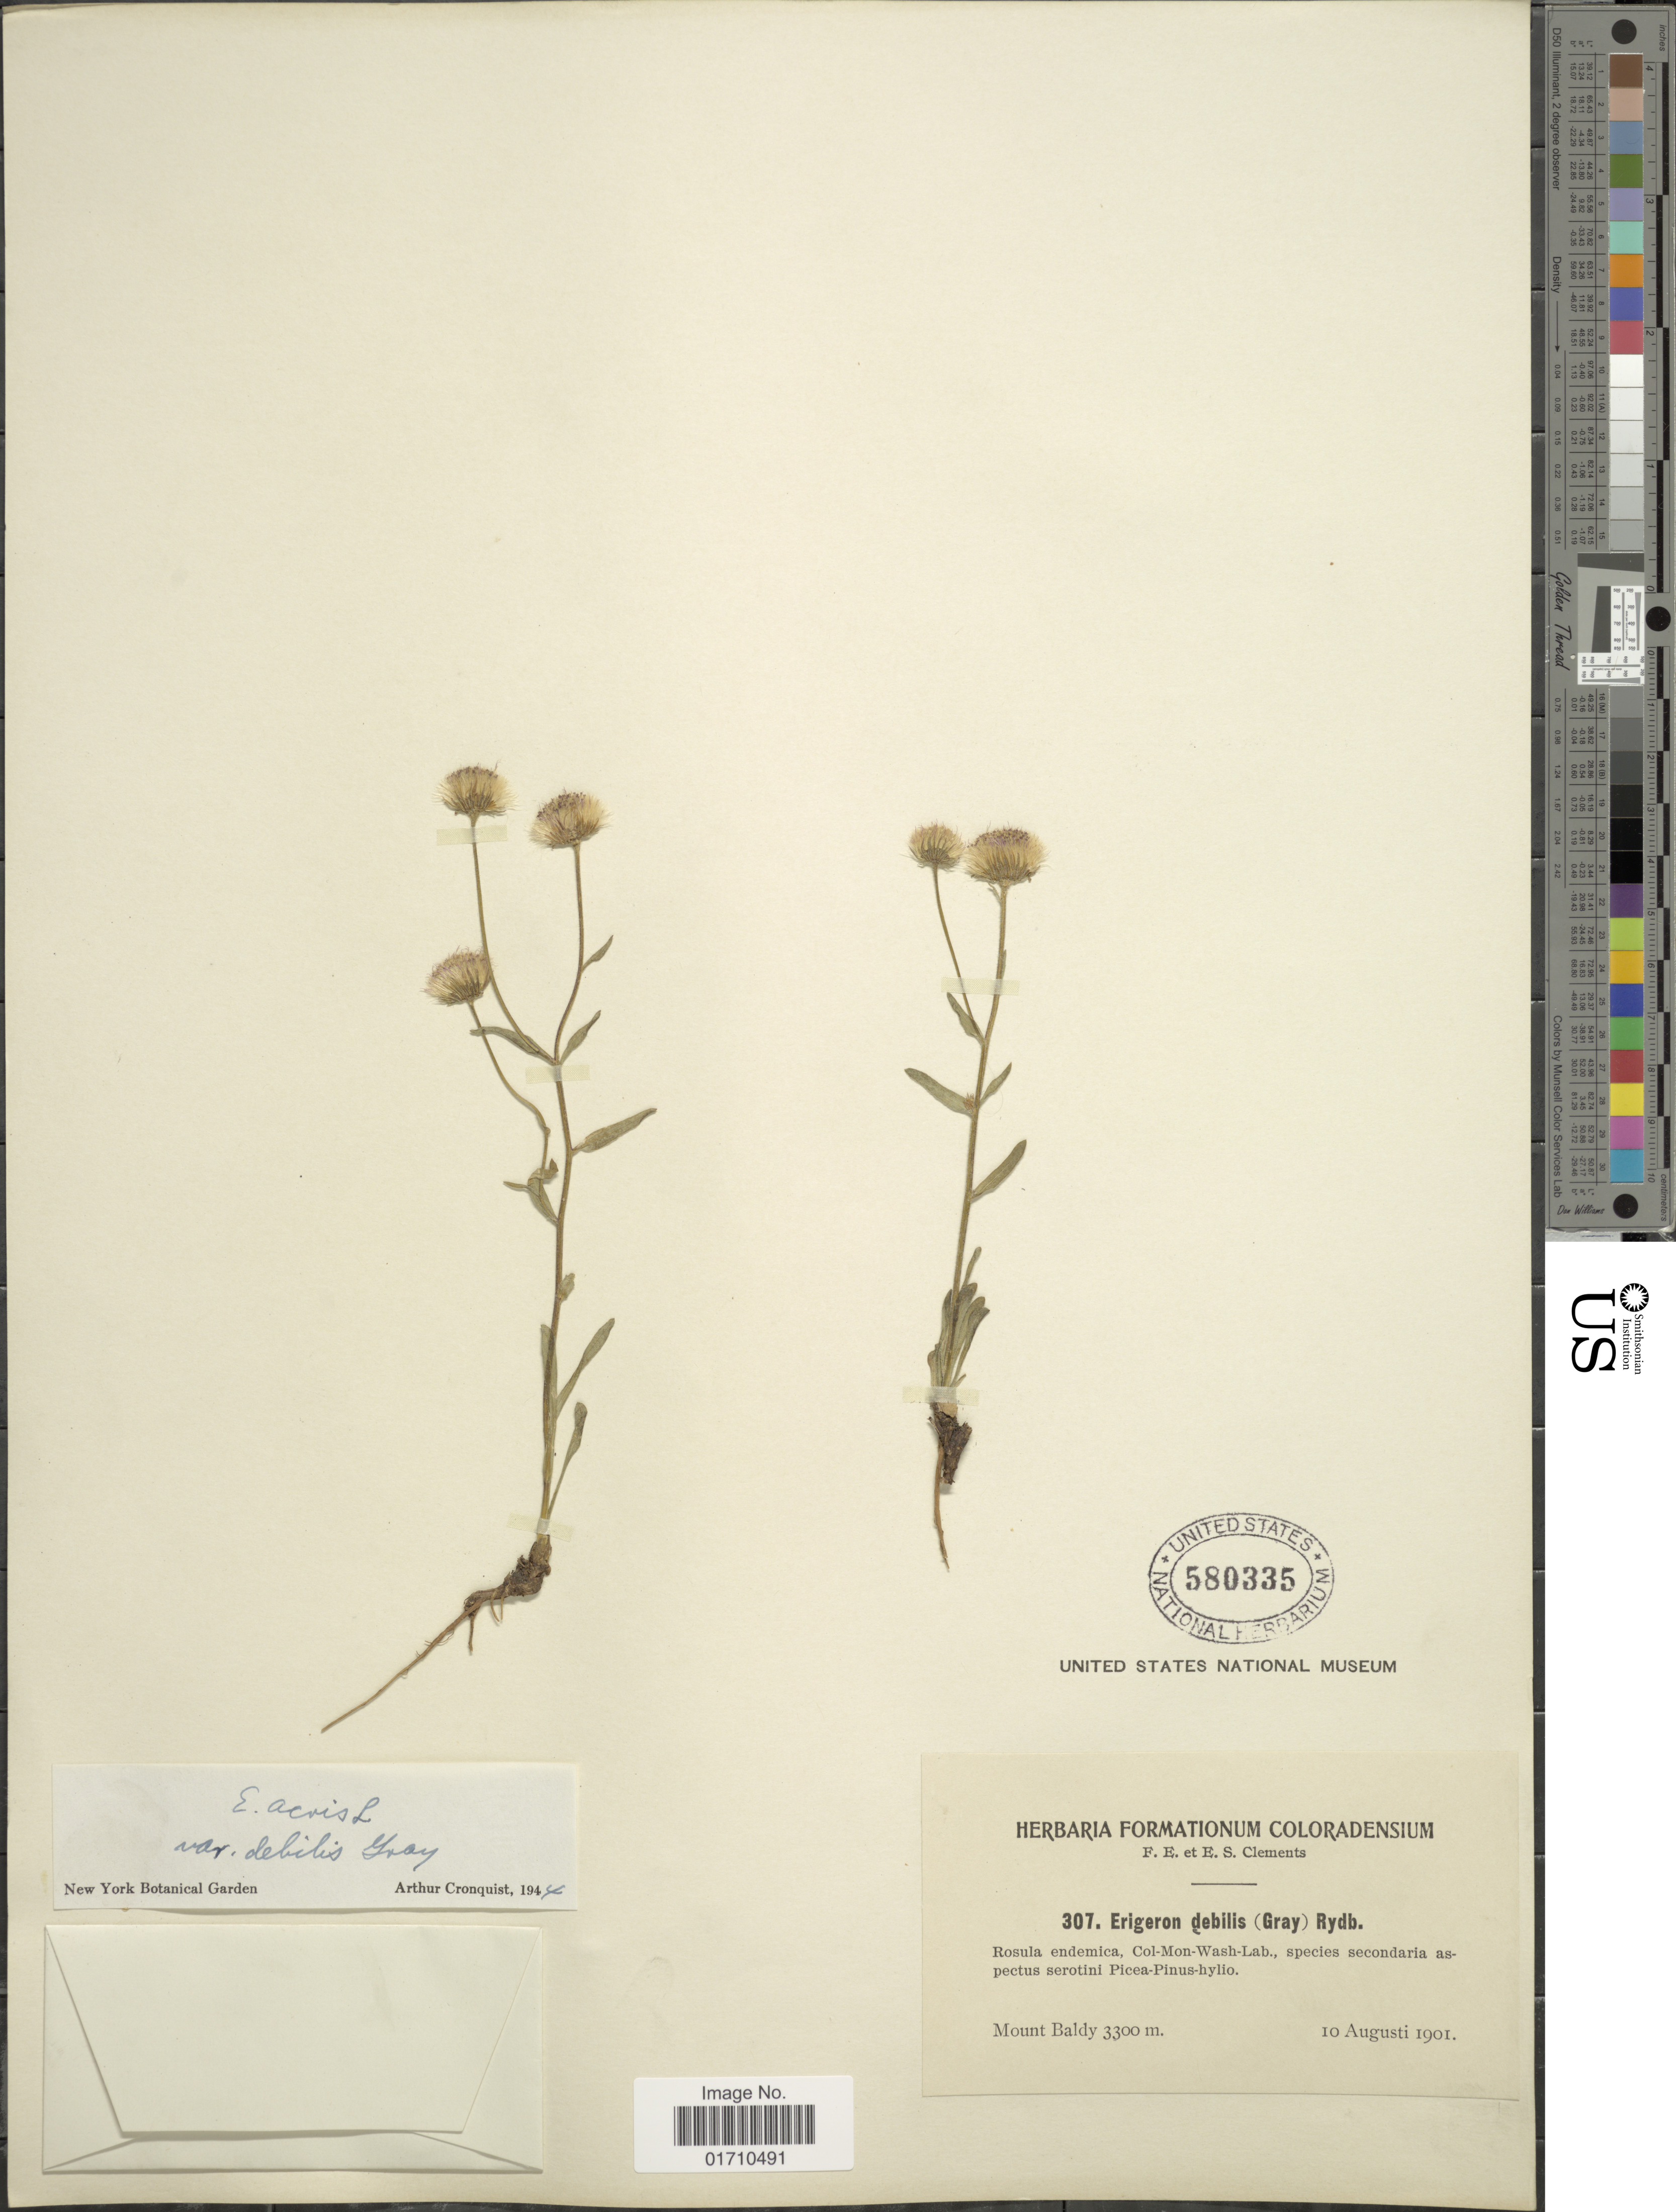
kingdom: Plantae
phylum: Tracheophyta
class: Magnoliopsida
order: Asterales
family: Asteraceae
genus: Erigeron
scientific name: Erigeron acris var. asteroides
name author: (Andrz.) DC.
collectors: F. E. Clements & E. S. Clements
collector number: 307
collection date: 1901-08-10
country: United States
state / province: California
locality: Mount Baldy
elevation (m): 3300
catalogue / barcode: US 580335